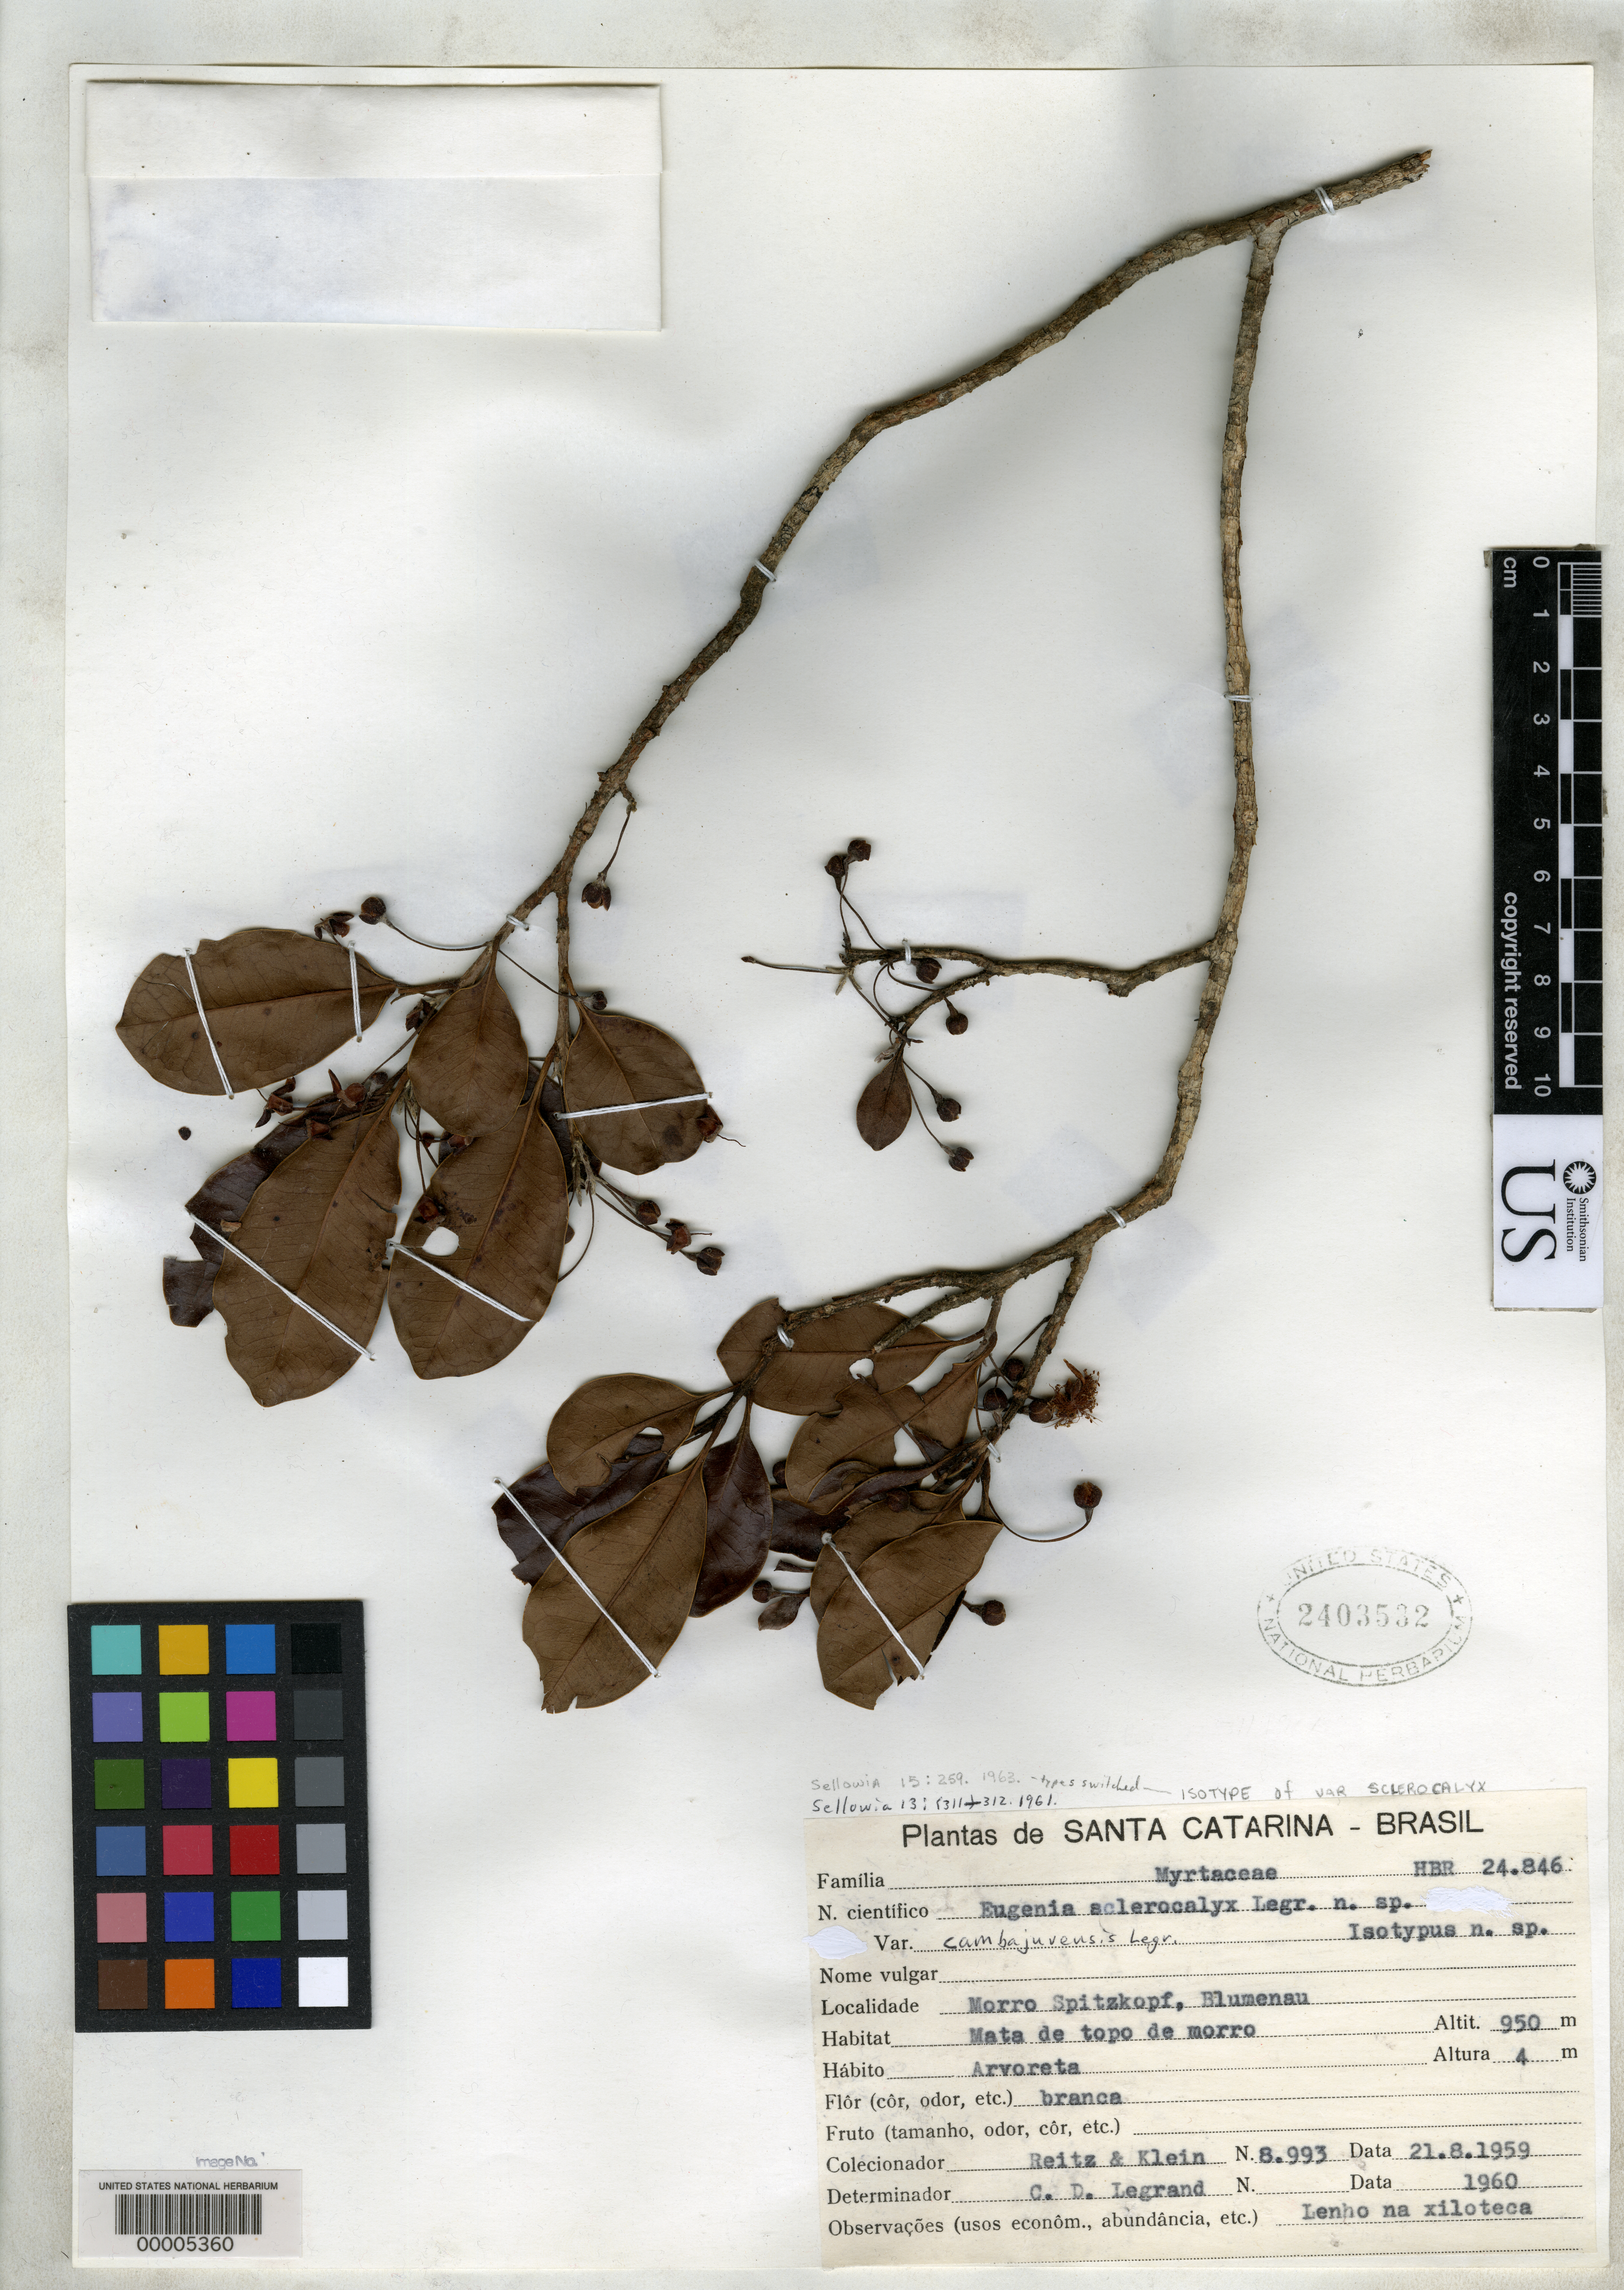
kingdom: Plantae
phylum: Tracheophyta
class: Magnoliopsida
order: Myrtales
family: Myrtaceae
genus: Eugenia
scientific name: Eugenia sclerocalyx var. sclerocalyx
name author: D. Legrand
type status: Isotype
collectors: R. Reitz & R. M. Klein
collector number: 8993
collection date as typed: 21 Aug 1959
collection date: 1959-08-21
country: Brazil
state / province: Santa Catarina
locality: Morro Spitzkopf, Blumenau.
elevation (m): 950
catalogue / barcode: US 2403532